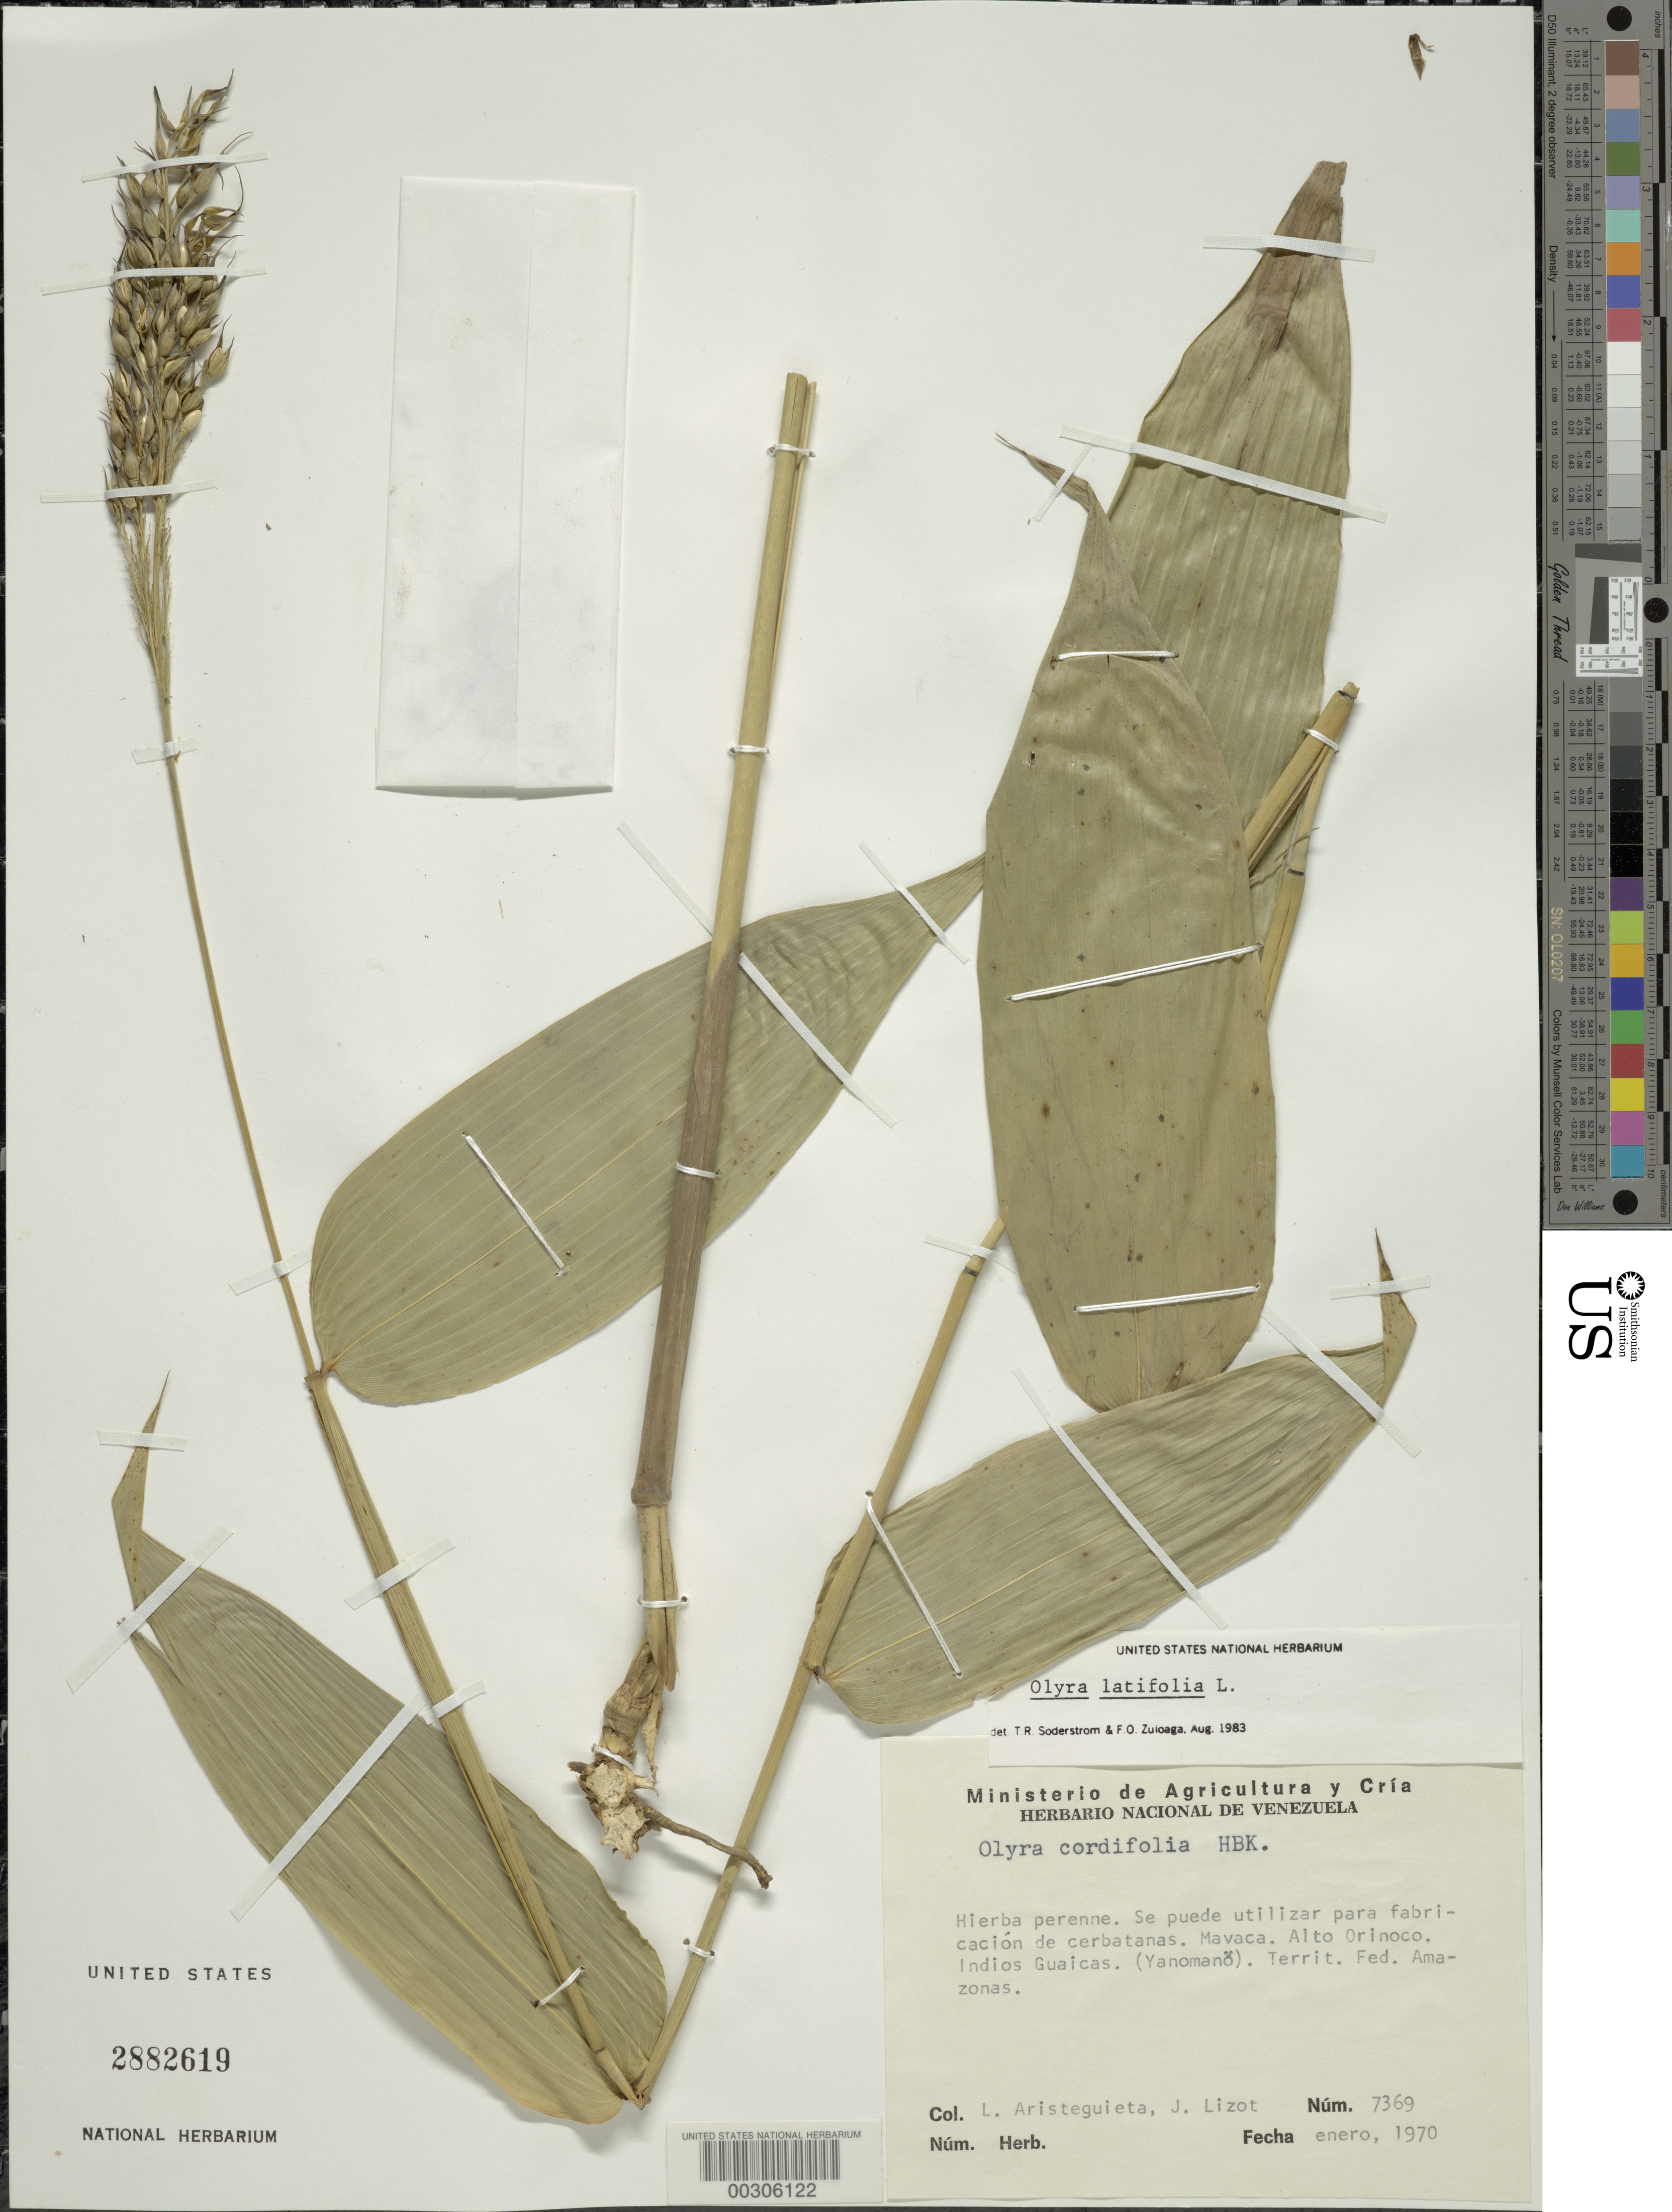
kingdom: Plantae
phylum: Tracheophyta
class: Liliopsida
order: Poales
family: Poaceae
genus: Olyra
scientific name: Olyra latifolia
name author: L.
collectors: L. Aristeguieta & J. Lizot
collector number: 7369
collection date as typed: Jan 1970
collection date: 1970-01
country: Venezuela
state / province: Amazonas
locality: Alto orinoco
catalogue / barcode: US 2882619